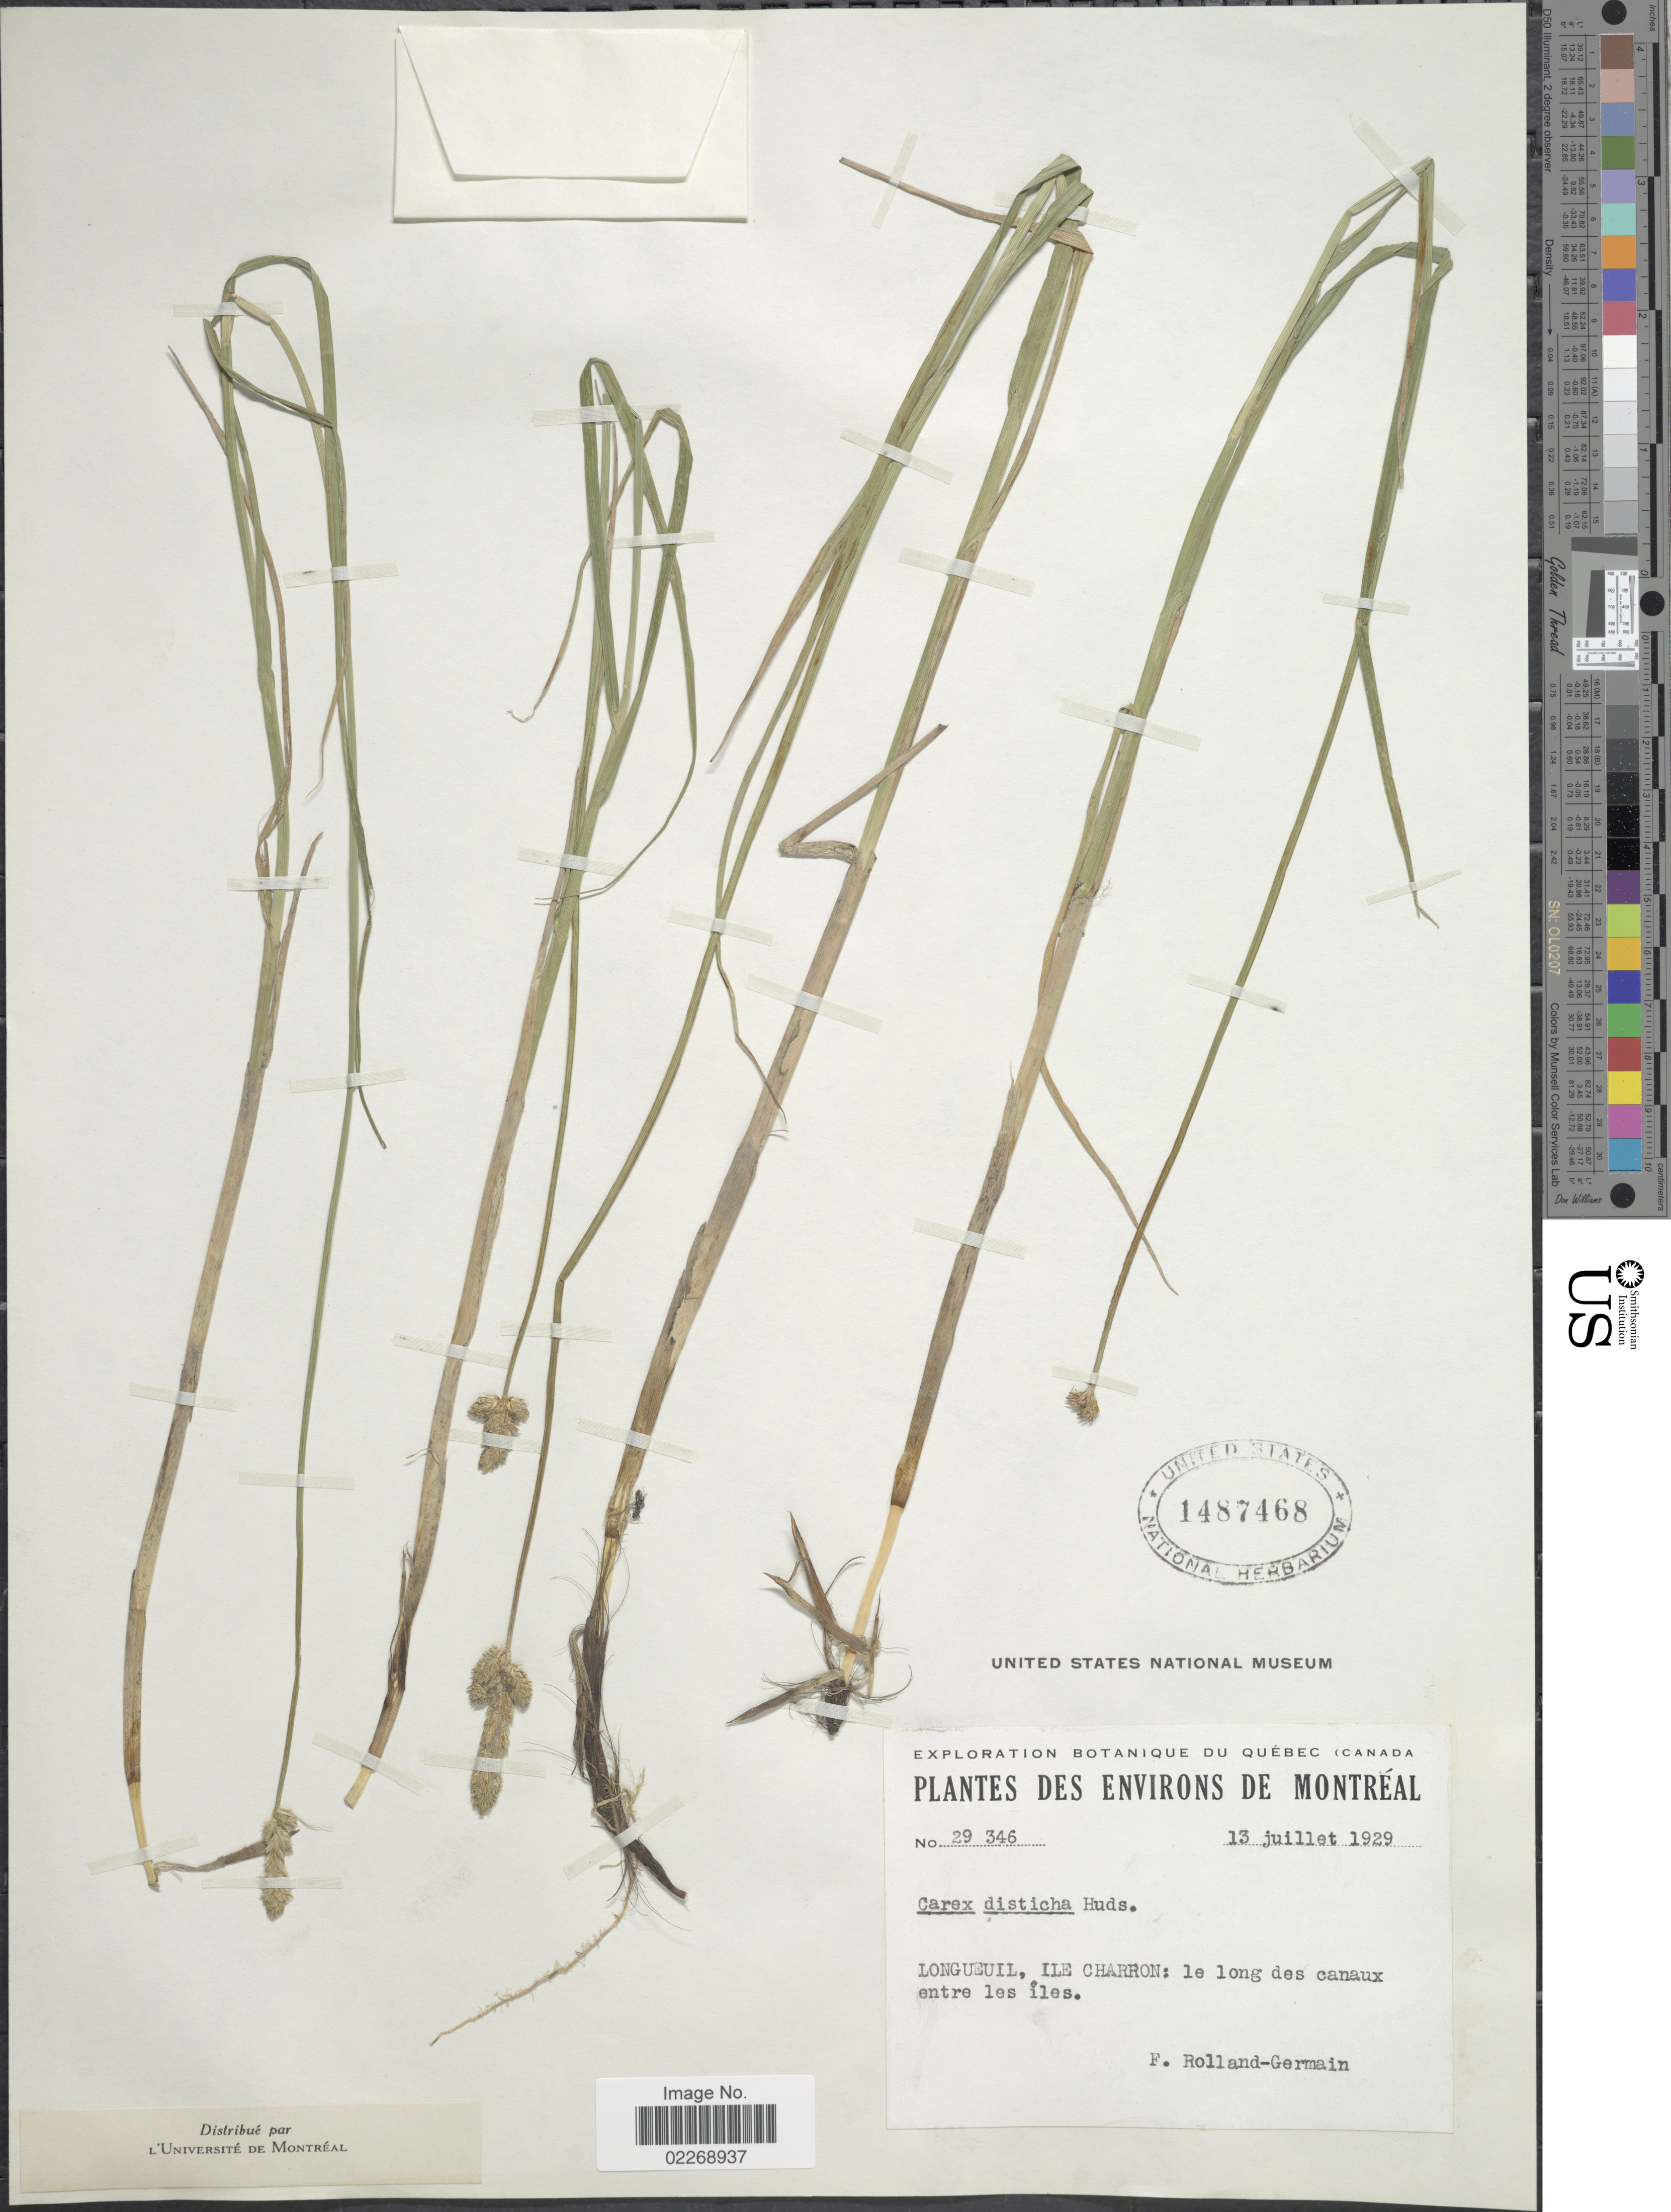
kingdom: Plantae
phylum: Tracheophyta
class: Liliopsida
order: Poales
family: Cyperaceae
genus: Carex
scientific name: Carex disticha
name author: Huds.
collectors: Rolland-Germain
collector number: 29346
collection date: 1929-07-13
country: Canada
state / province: Quebec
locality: Des Environs de Montréal, Longueuil, Ile Charron: le long des canaux entre les íles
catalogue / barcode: US 1487468